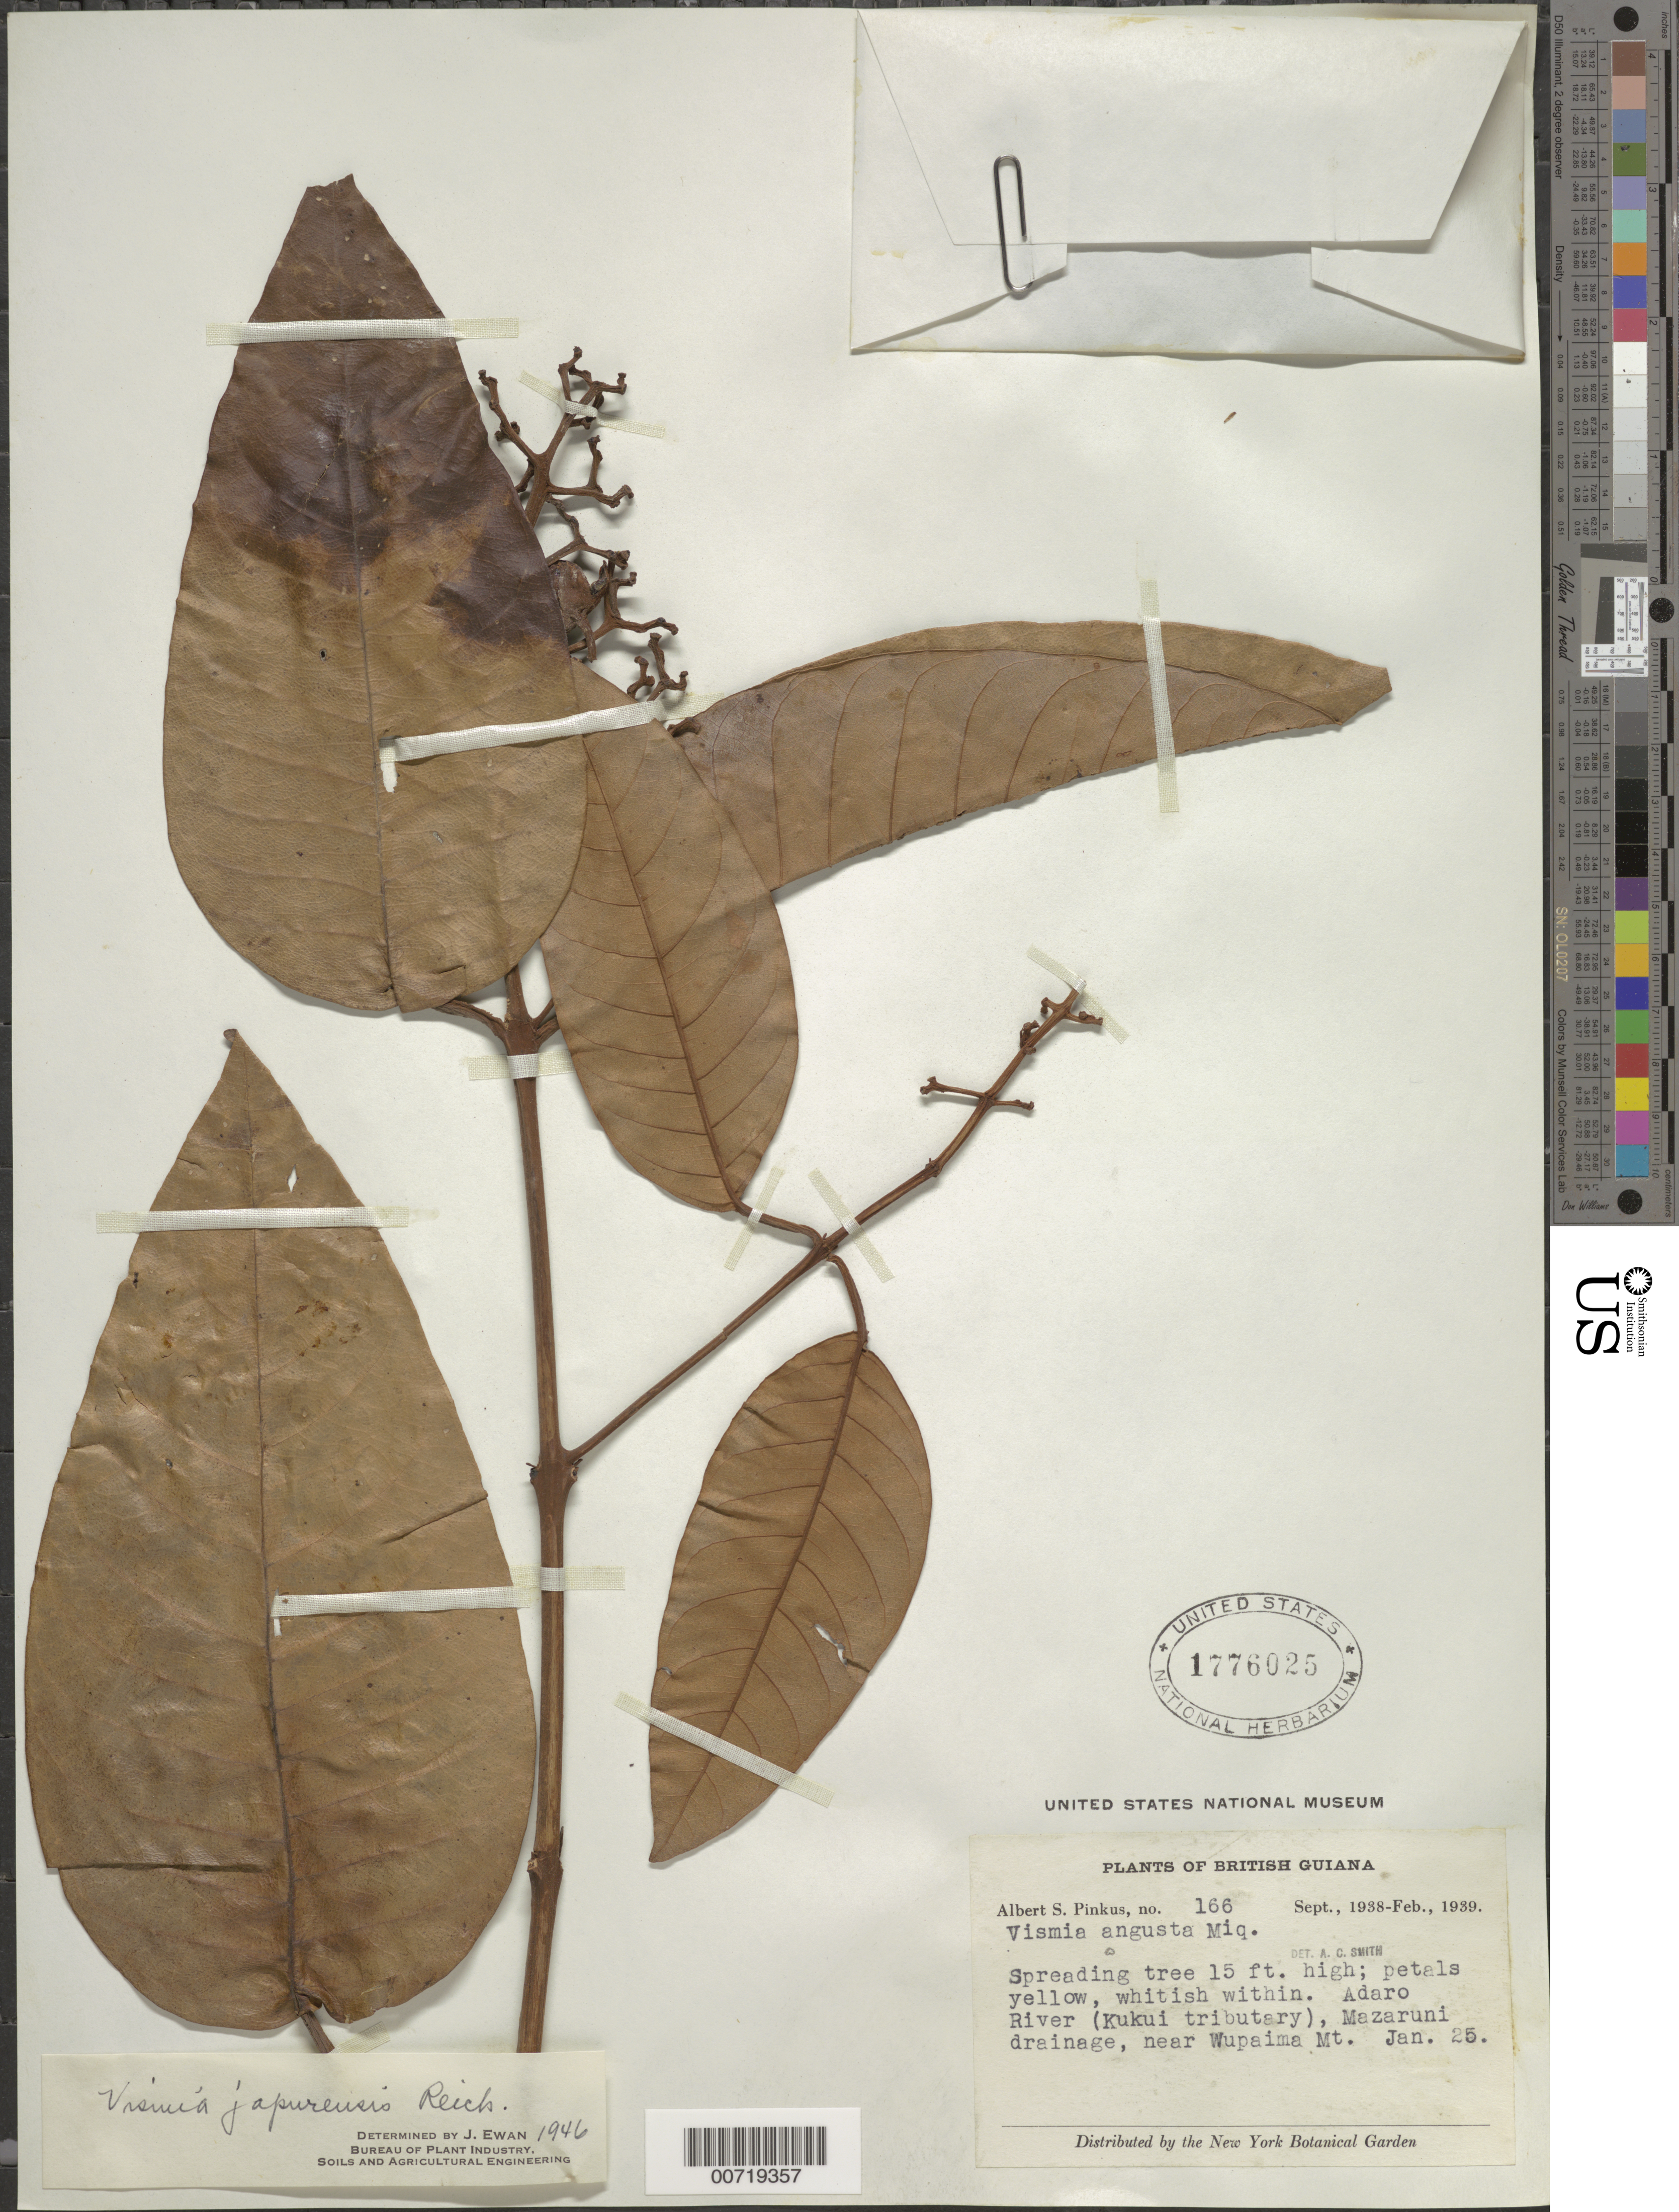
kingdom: Plantae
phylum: Tracheophyta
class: Magnoliopsida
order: Malpighiales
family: Hypericaceae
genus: Vismia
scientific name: Vismia japurensis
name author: Reichardt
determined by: Ewan, J. A.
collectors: A. Pinkus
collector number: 166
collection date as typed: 25-Jan-39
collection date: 1939-01-25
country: Guyana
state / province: Cuyuni-Mazaruni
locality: Adaro R. (Kukui trib.), Mazaruni drainage, near Wupaima Mt.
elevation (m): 914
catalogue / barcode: US 1776025